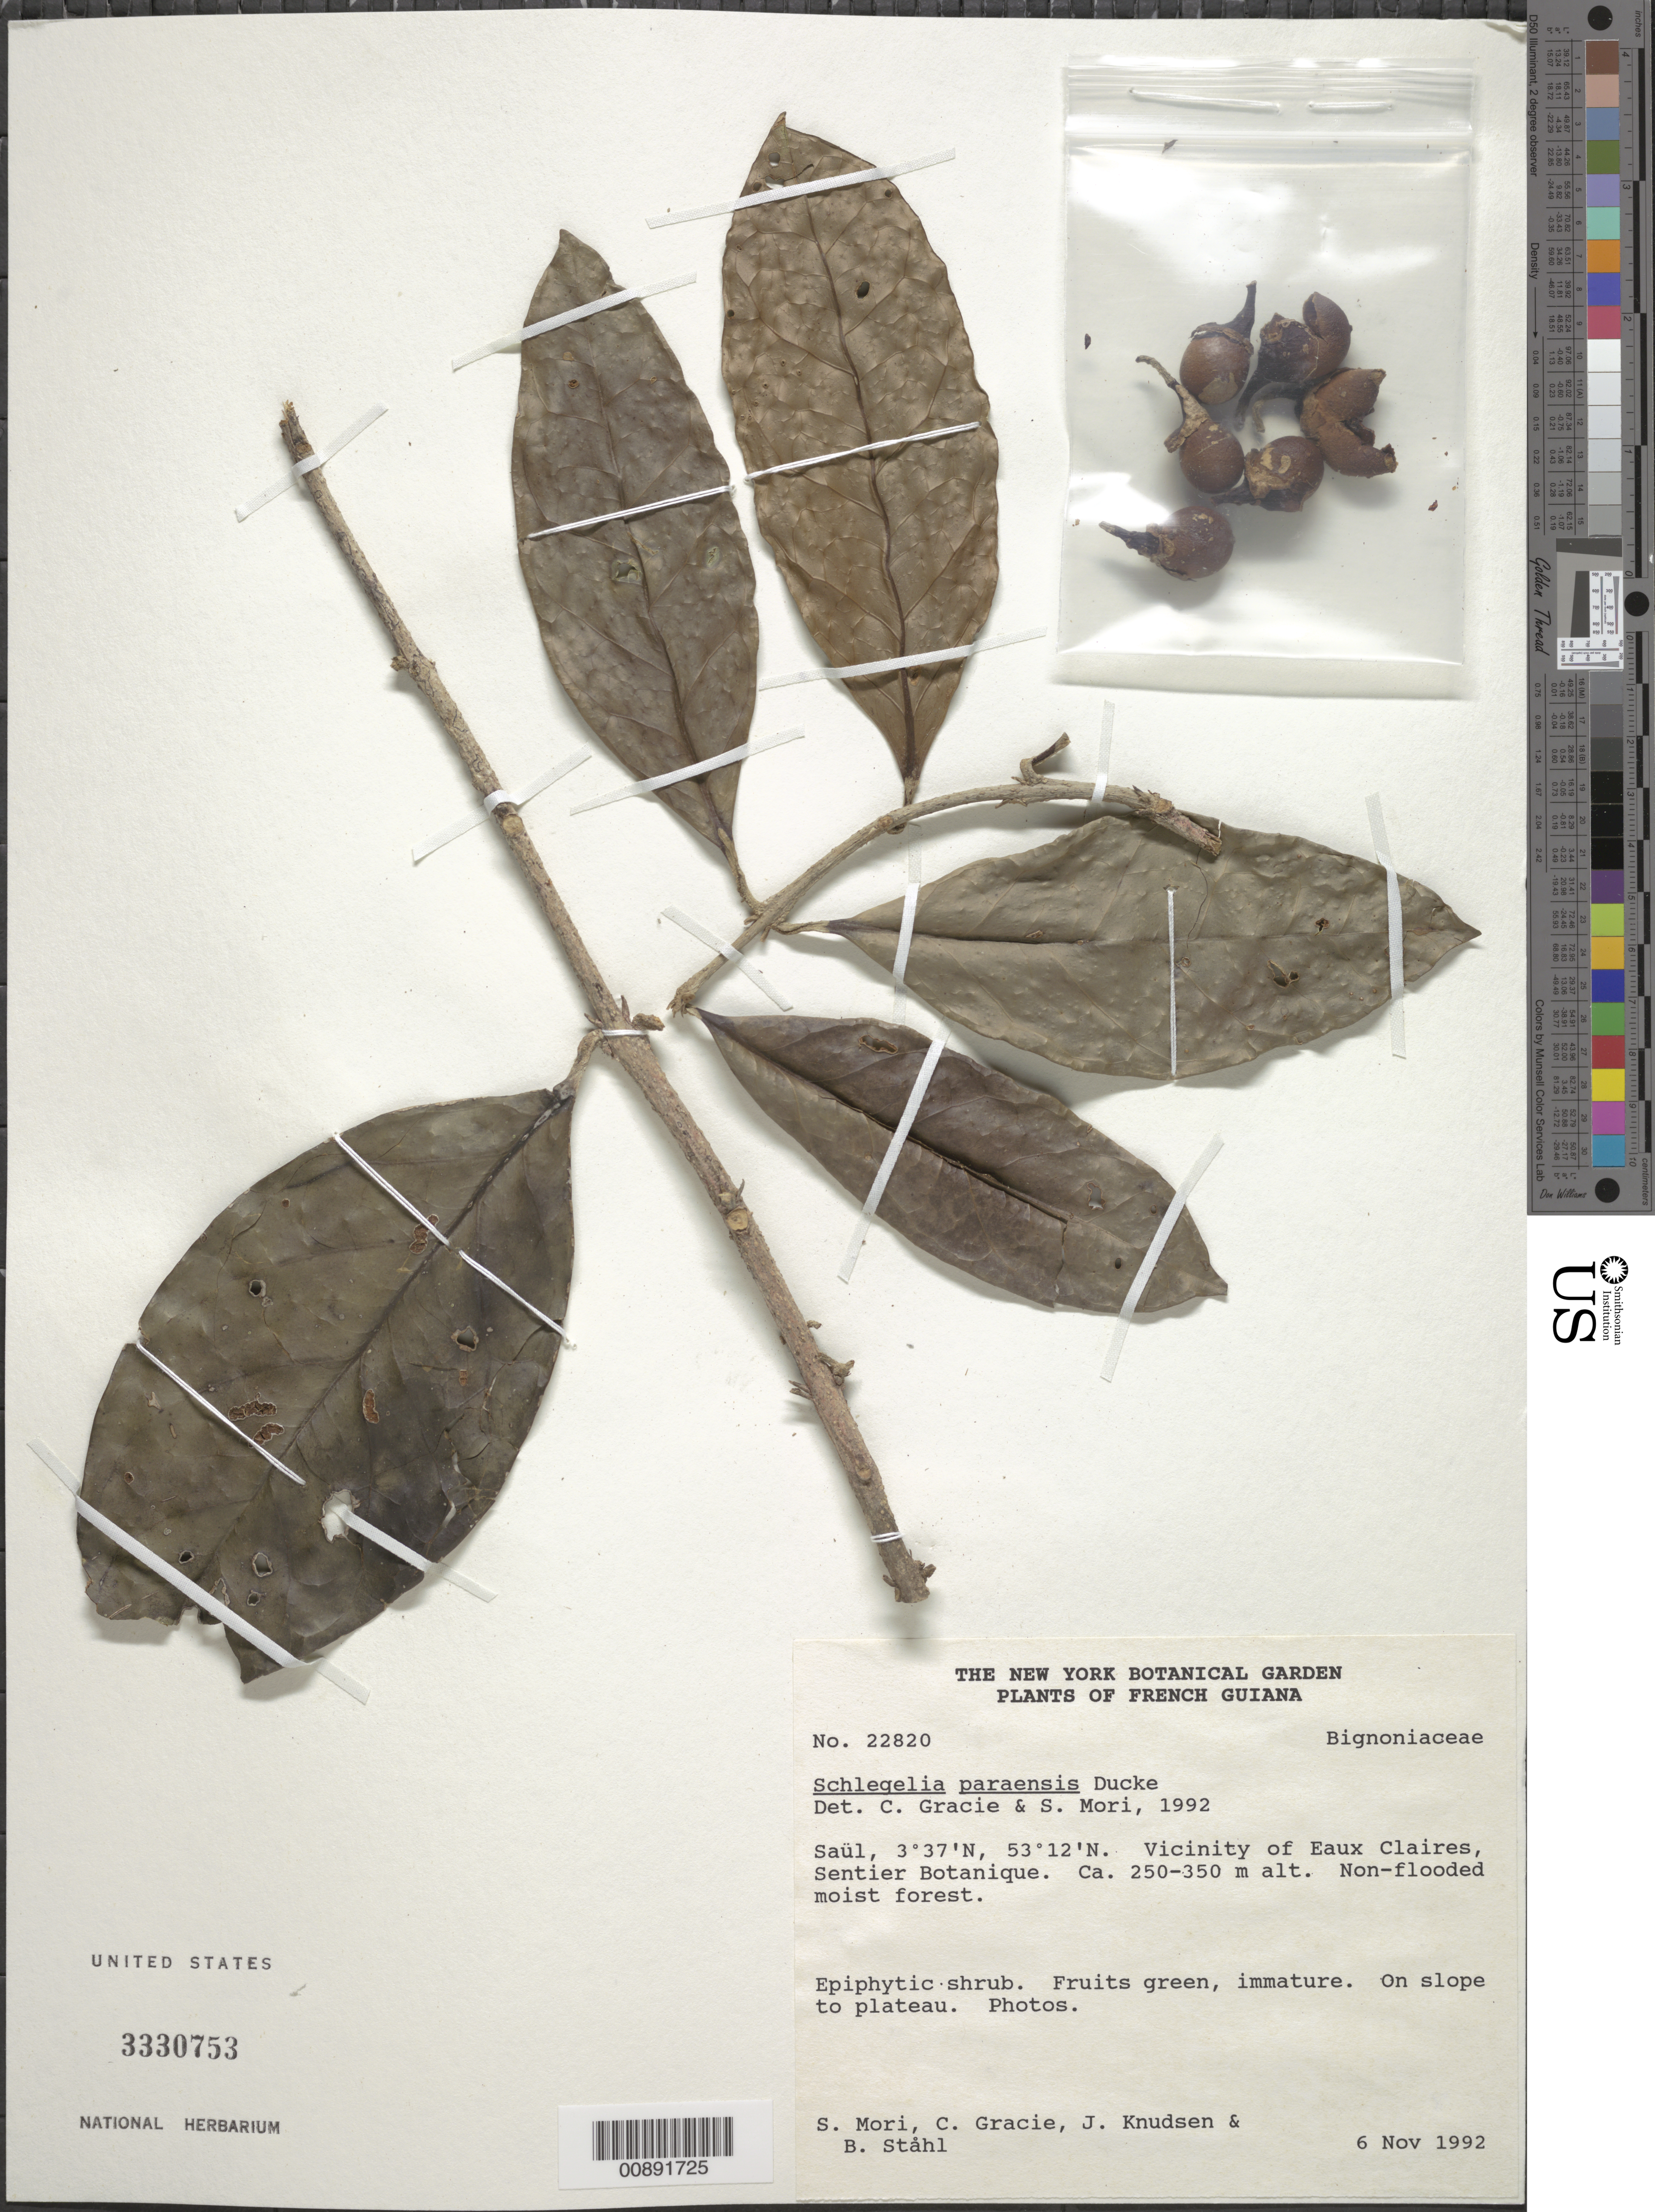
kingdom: Plantae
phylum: Tracheophyta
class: Magnoliopsida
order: Lamiales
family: Schlegeliaceae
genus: Schlegelia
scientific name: Schlegelia paraensis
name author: Ducke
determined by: Gracie, Carol A.; Mori, Scott A.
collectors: S. Mori, C. A. Gracie, J. Knudsen & B. Ståhl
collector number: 22820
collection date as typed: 6-Nov-92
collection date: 1992-11-06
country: French Guiana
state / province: Saint-Laurent-du-Maroni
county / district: Saül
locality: Saül, vicinity of Eaux Claires, Sentier Botanique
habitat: Non-flooded moist forest; slope to plateau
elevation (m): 250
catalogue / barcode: US 3330753